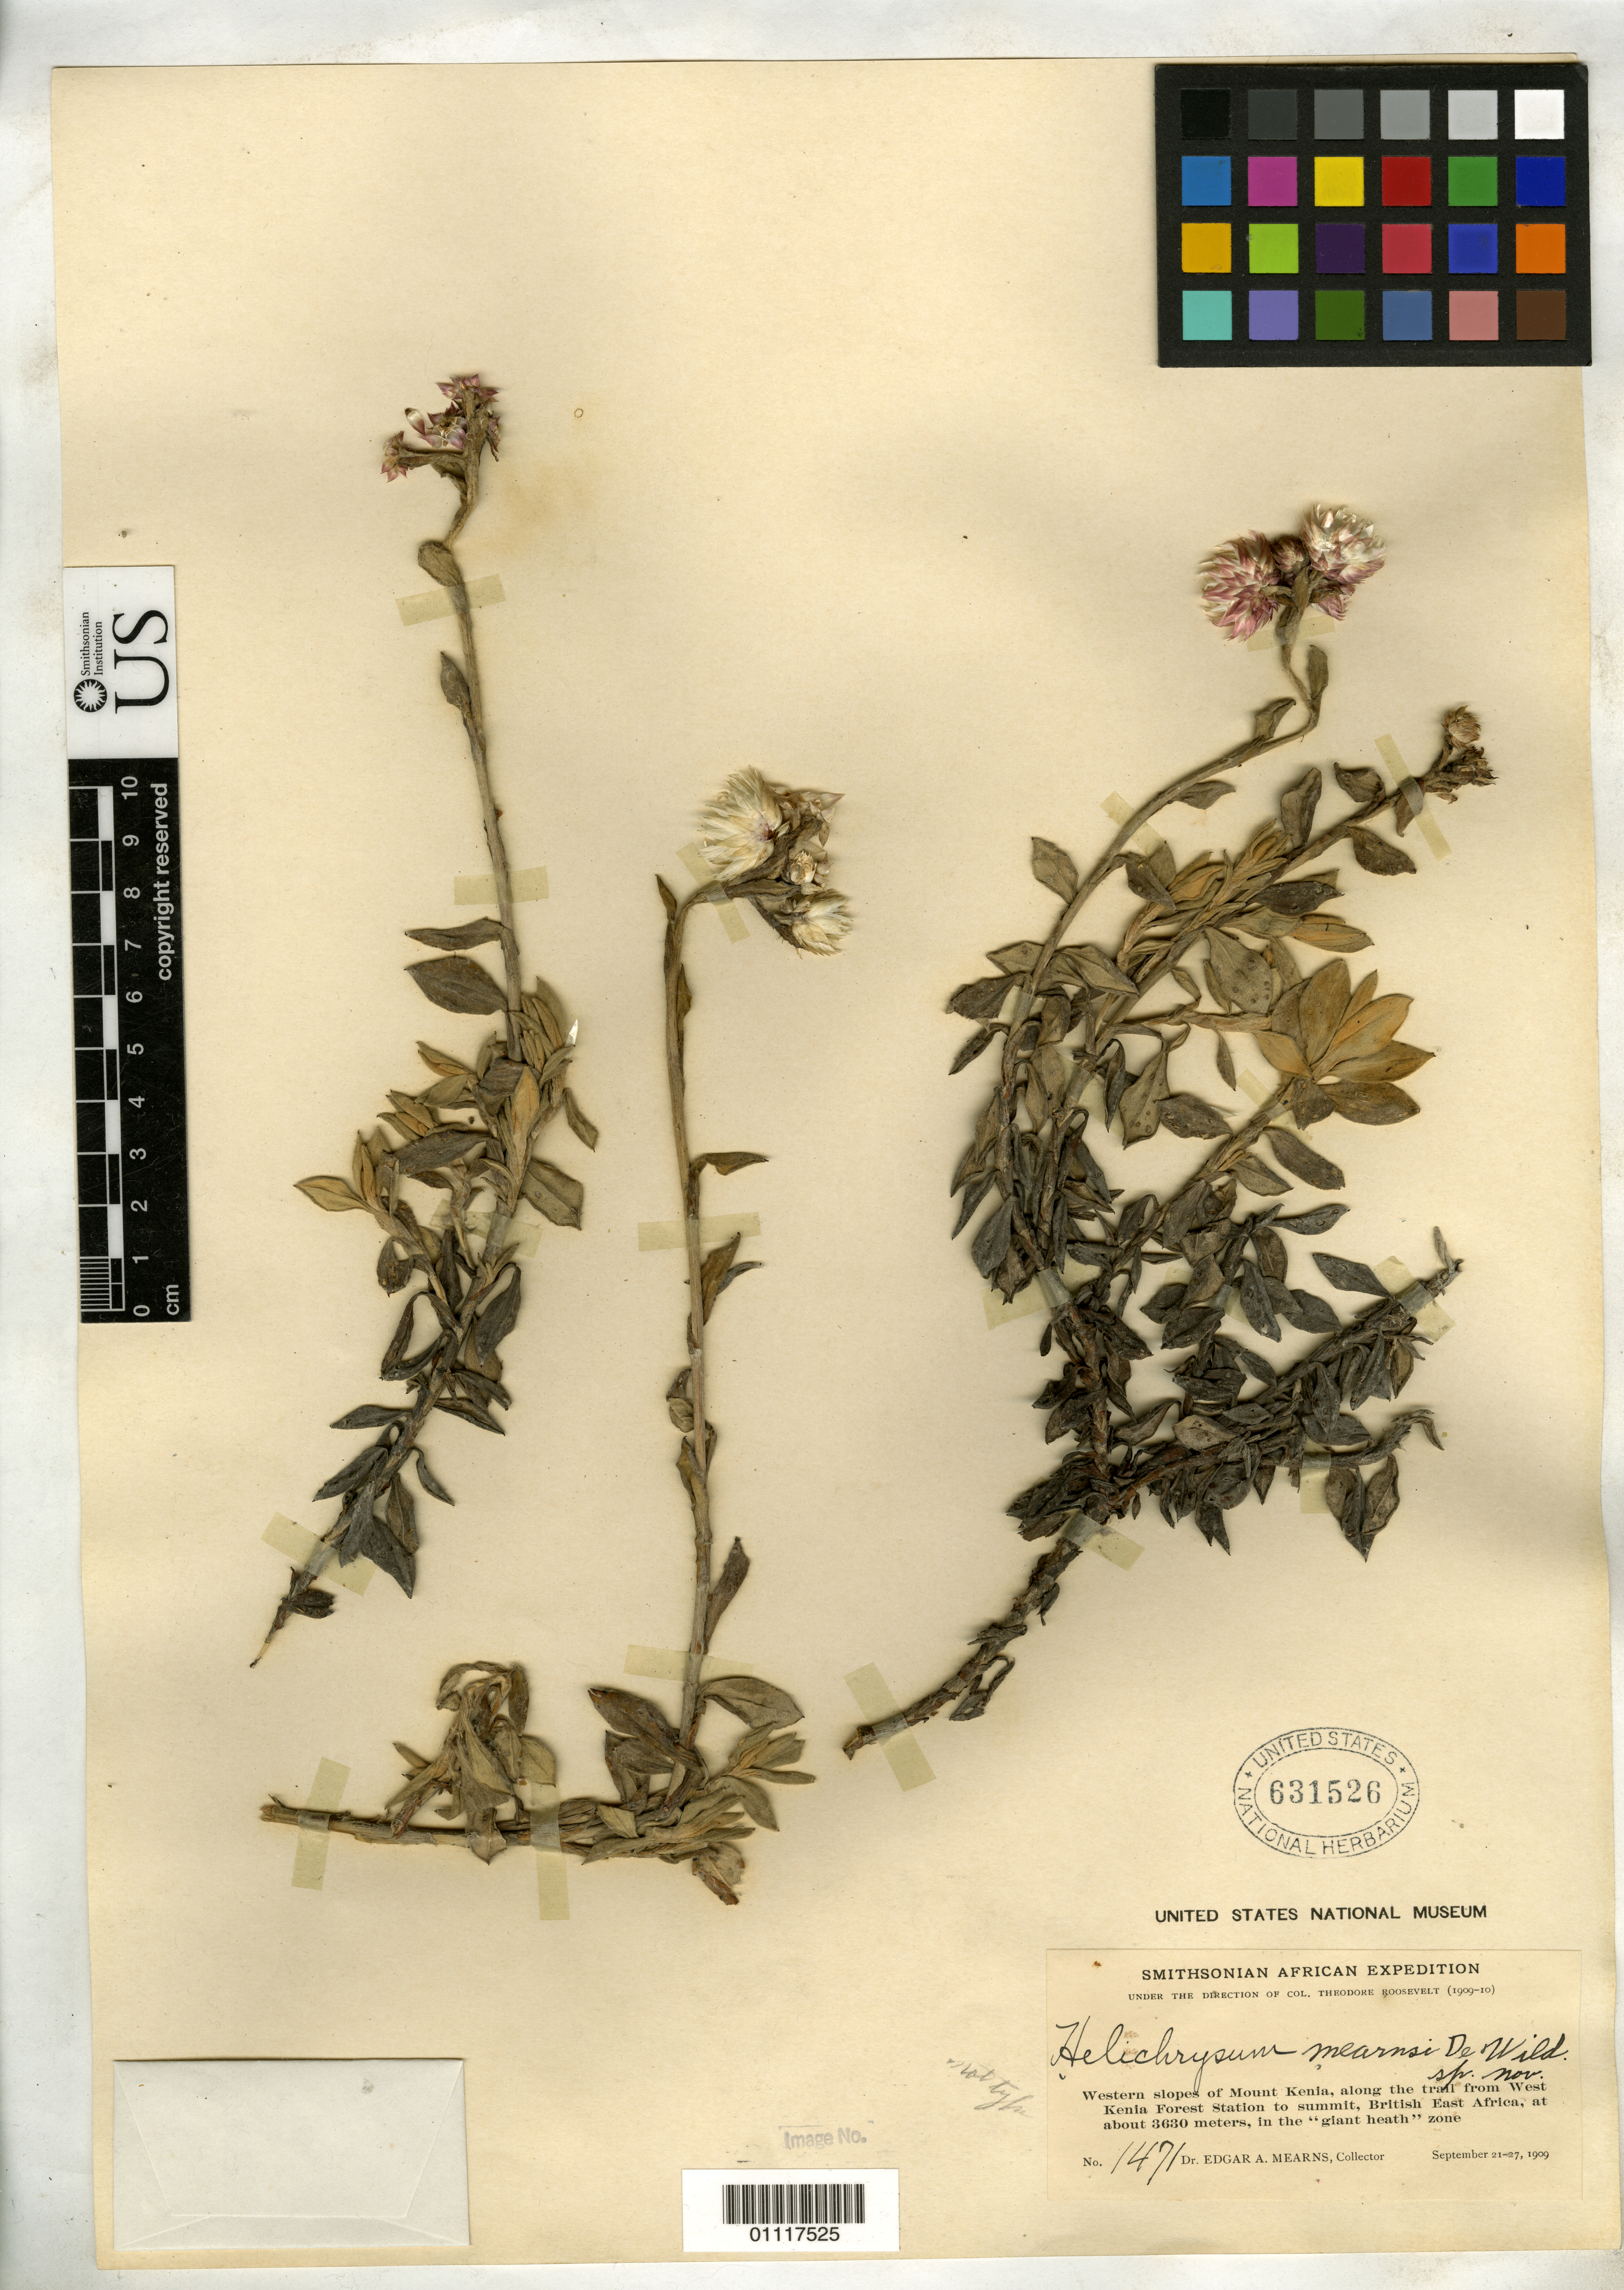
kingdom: Plantae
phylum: Tracheophyta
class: Magnoliopsida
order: Asterales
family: Asteraceae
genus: Helichrysum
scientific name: Helichrysum mearnsii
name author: De Wild.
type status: Syntype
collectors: E. A. Mearns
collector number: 1471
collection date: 1909-09-21/1909-09-27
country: Kenya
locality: Western slopes of Mount Kenia, along the trail from West Kenia Forest Station to summit, British East Africa, in the "giant heath" zone.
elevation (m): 3630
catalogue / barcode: US 631526